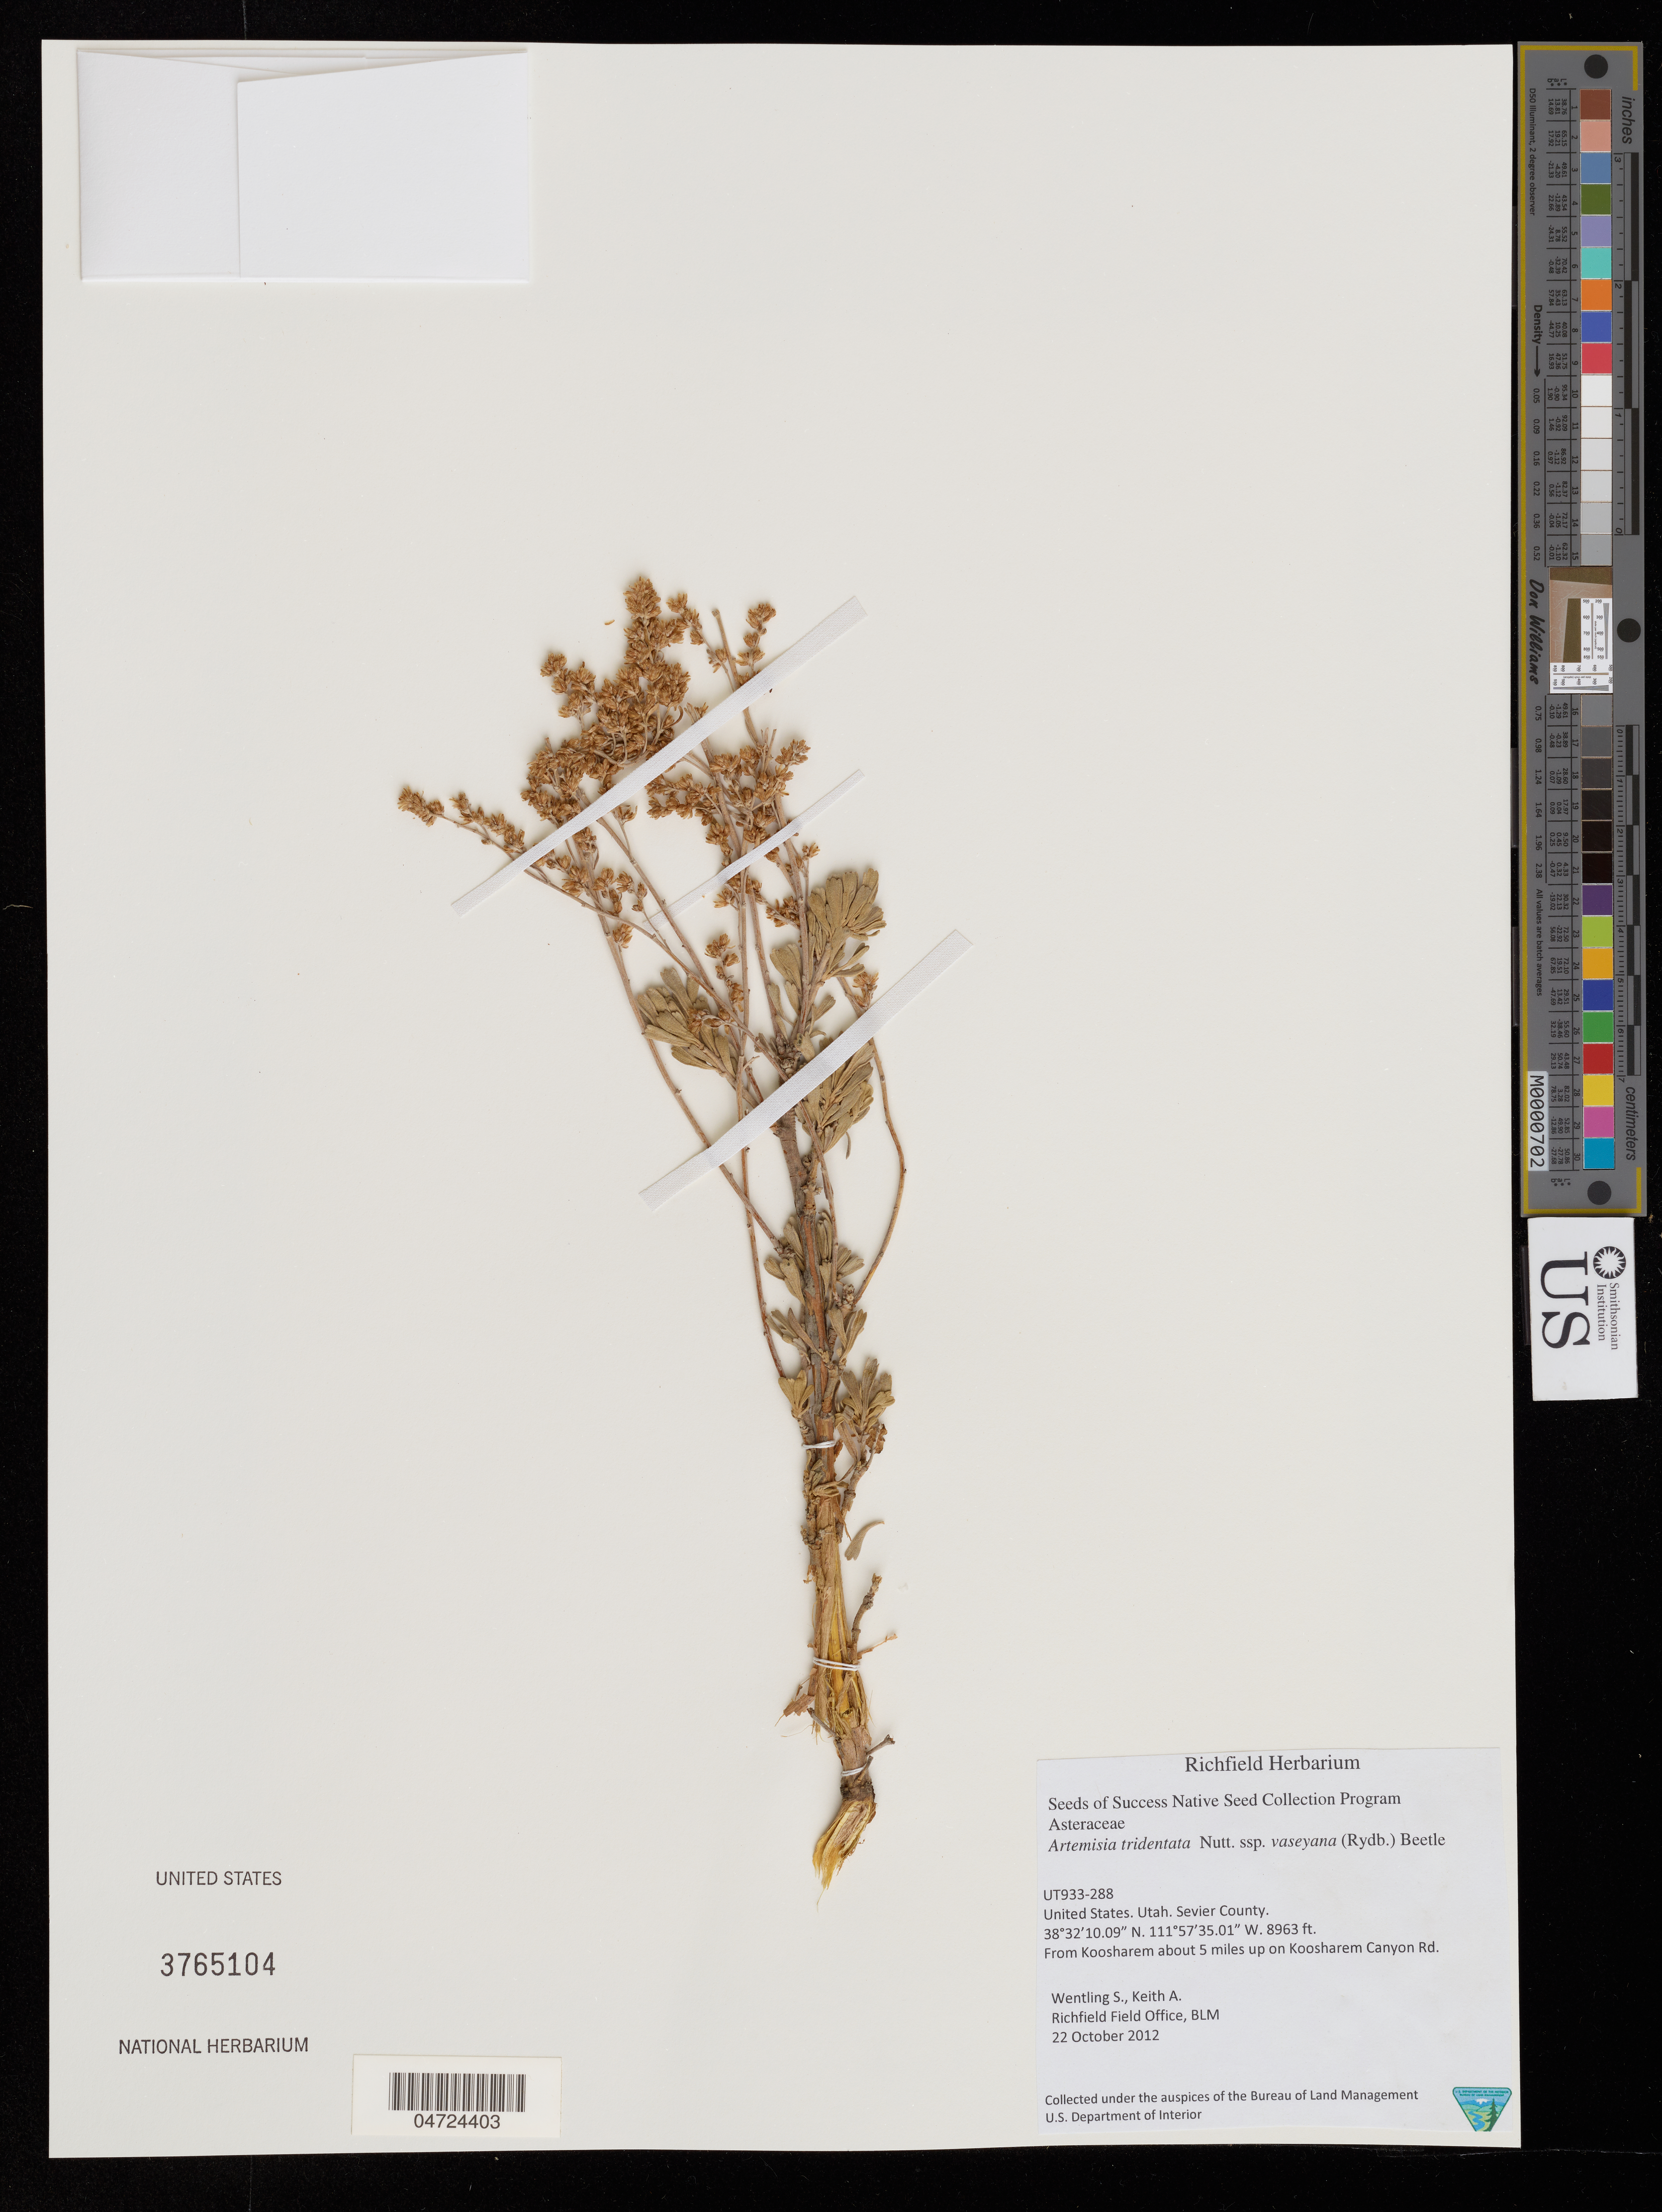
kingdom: Plantae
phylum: Tracheophyta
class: Magnoliopsida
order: Asterales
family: Asteraceae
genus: Artemisia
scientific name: Artemisia tridentata subsp. vaseyana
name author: (Rydb.) Beetle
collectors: S. Wentling & A. Keith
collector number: UT933-288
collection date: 2012-10-22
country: United States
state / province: Utah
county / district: Sevier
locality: Sevier County. Fromm Koosharem about 5 miles up on Koosharem Canyon Rd.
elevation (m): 2732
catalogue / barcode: US 3765104